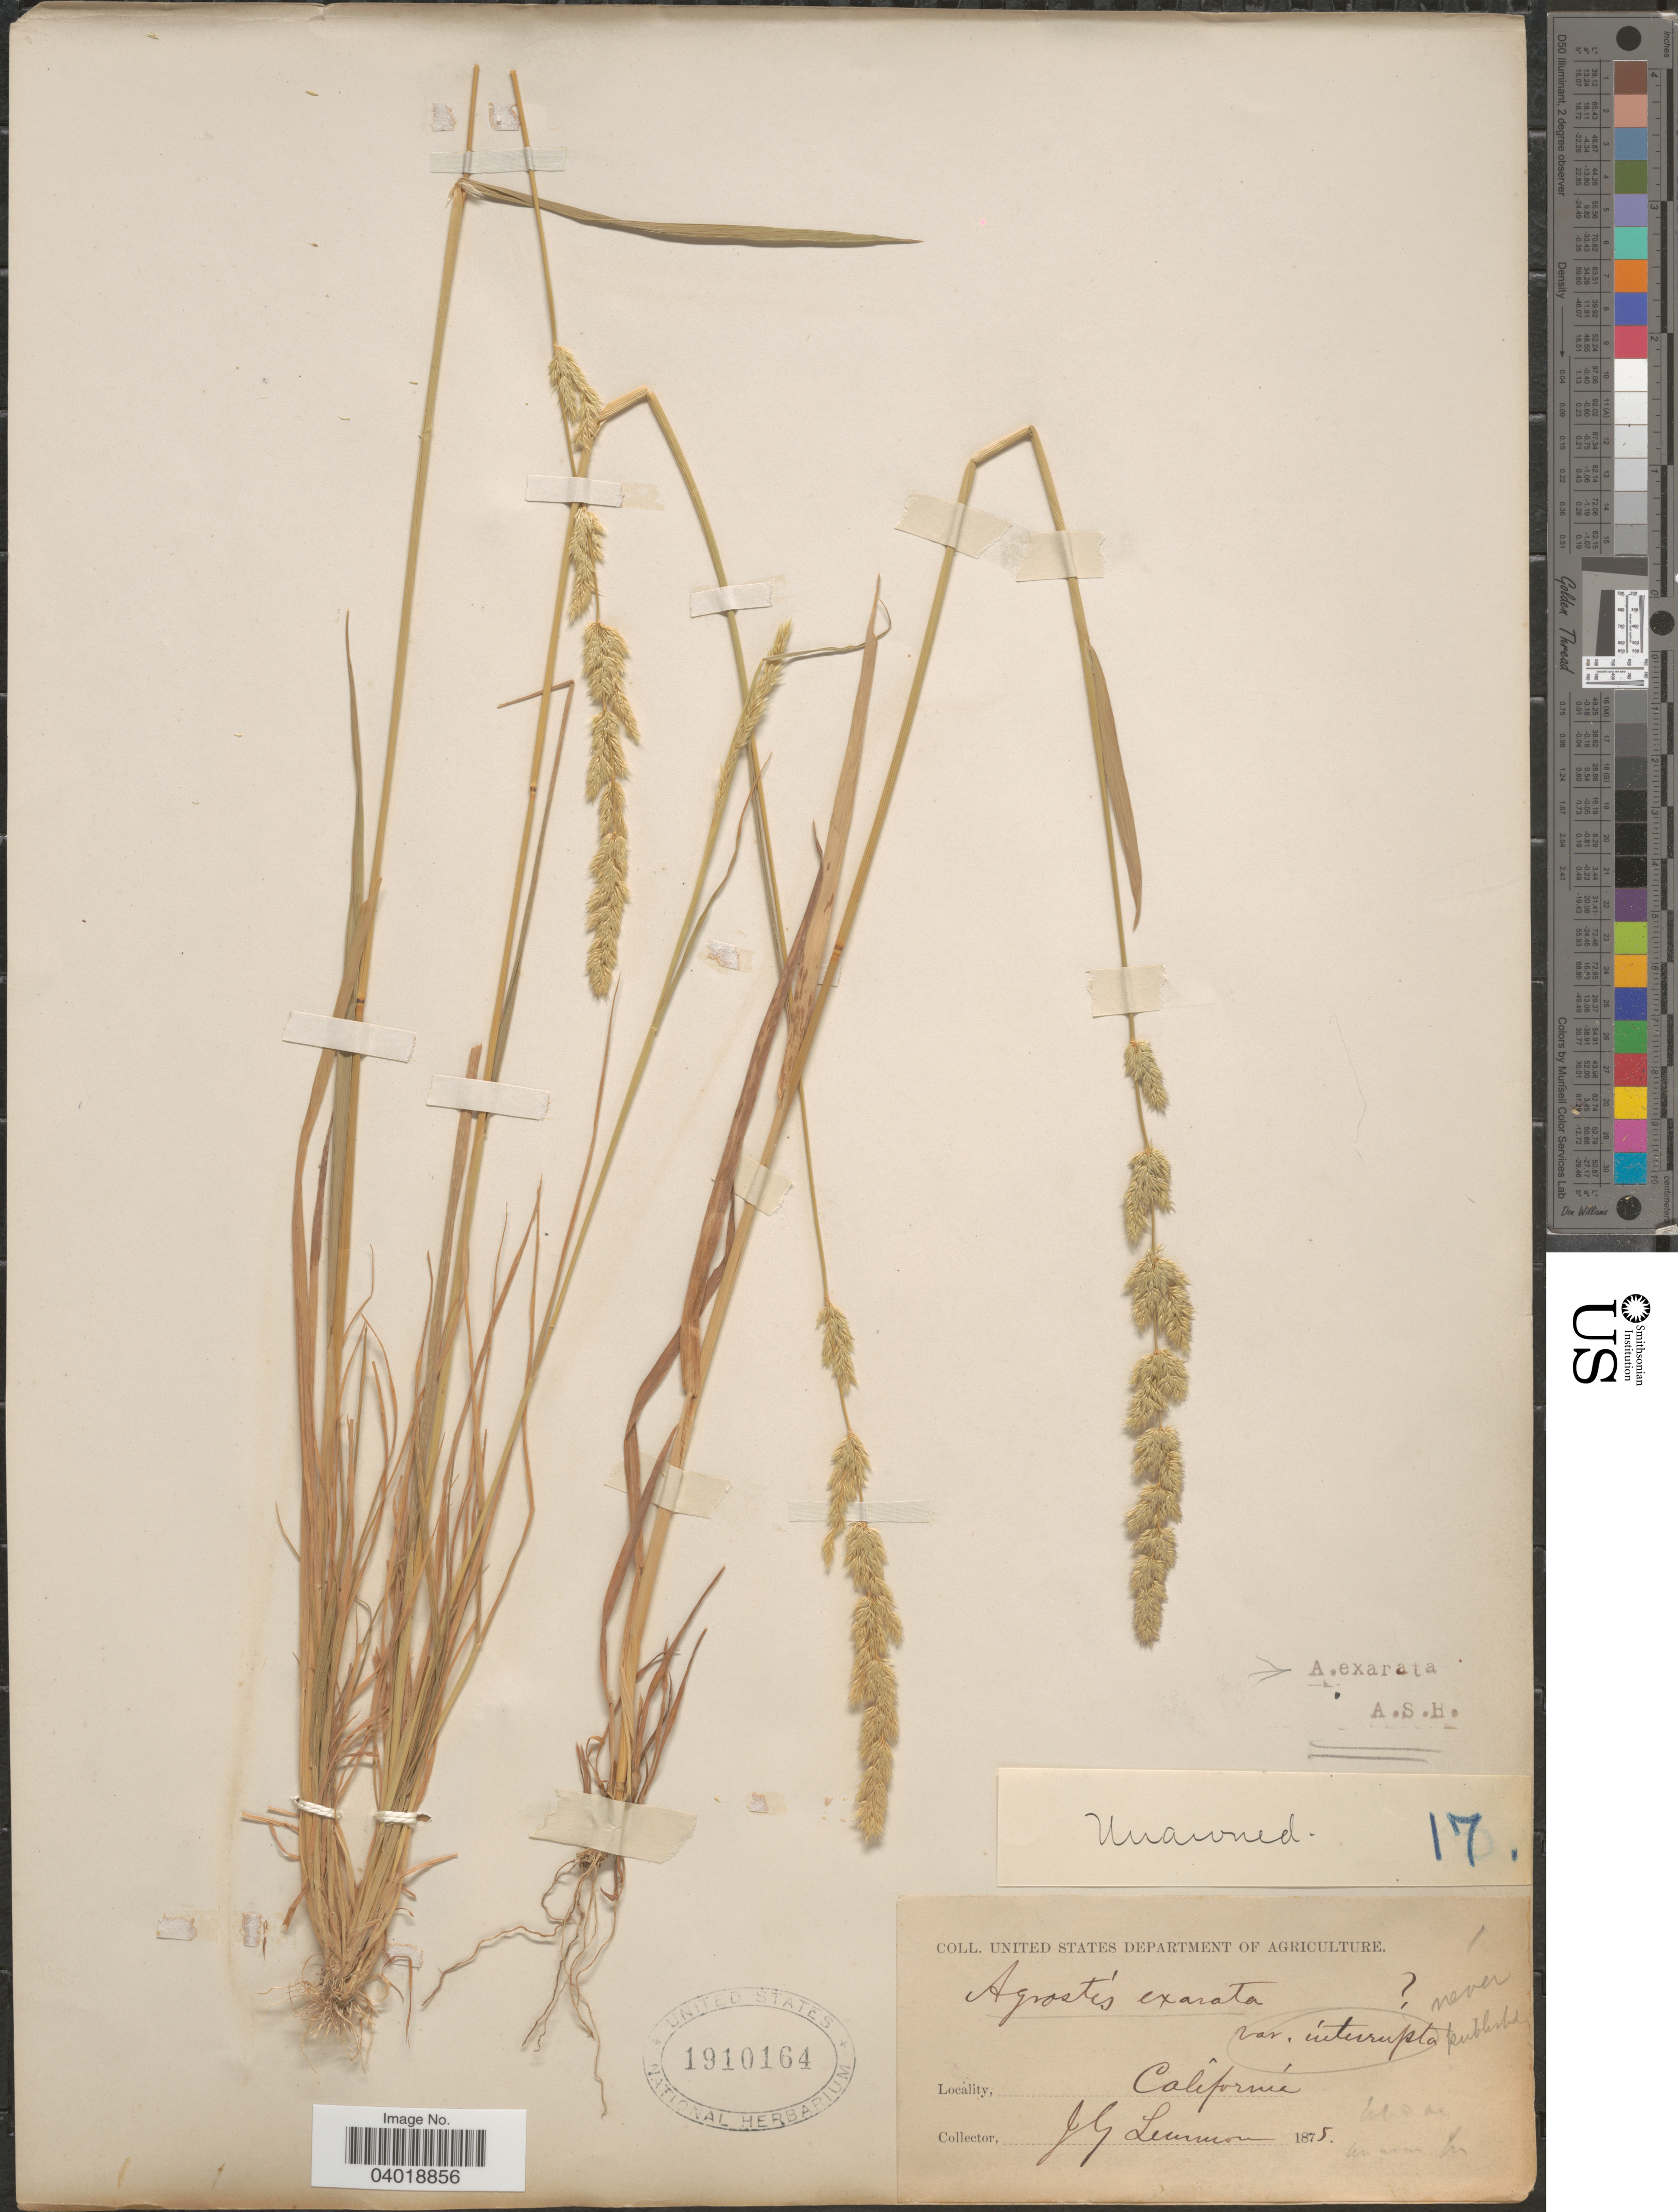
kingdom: Plantae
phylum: Tracheophyta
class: Liliopsida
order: Poales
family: Poaceae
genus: Agrostis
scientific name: Agrostis exarata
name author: Trin.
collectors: J. Lemmon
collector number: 17?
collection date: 1875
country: United States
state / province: California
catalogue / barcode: US 1910164